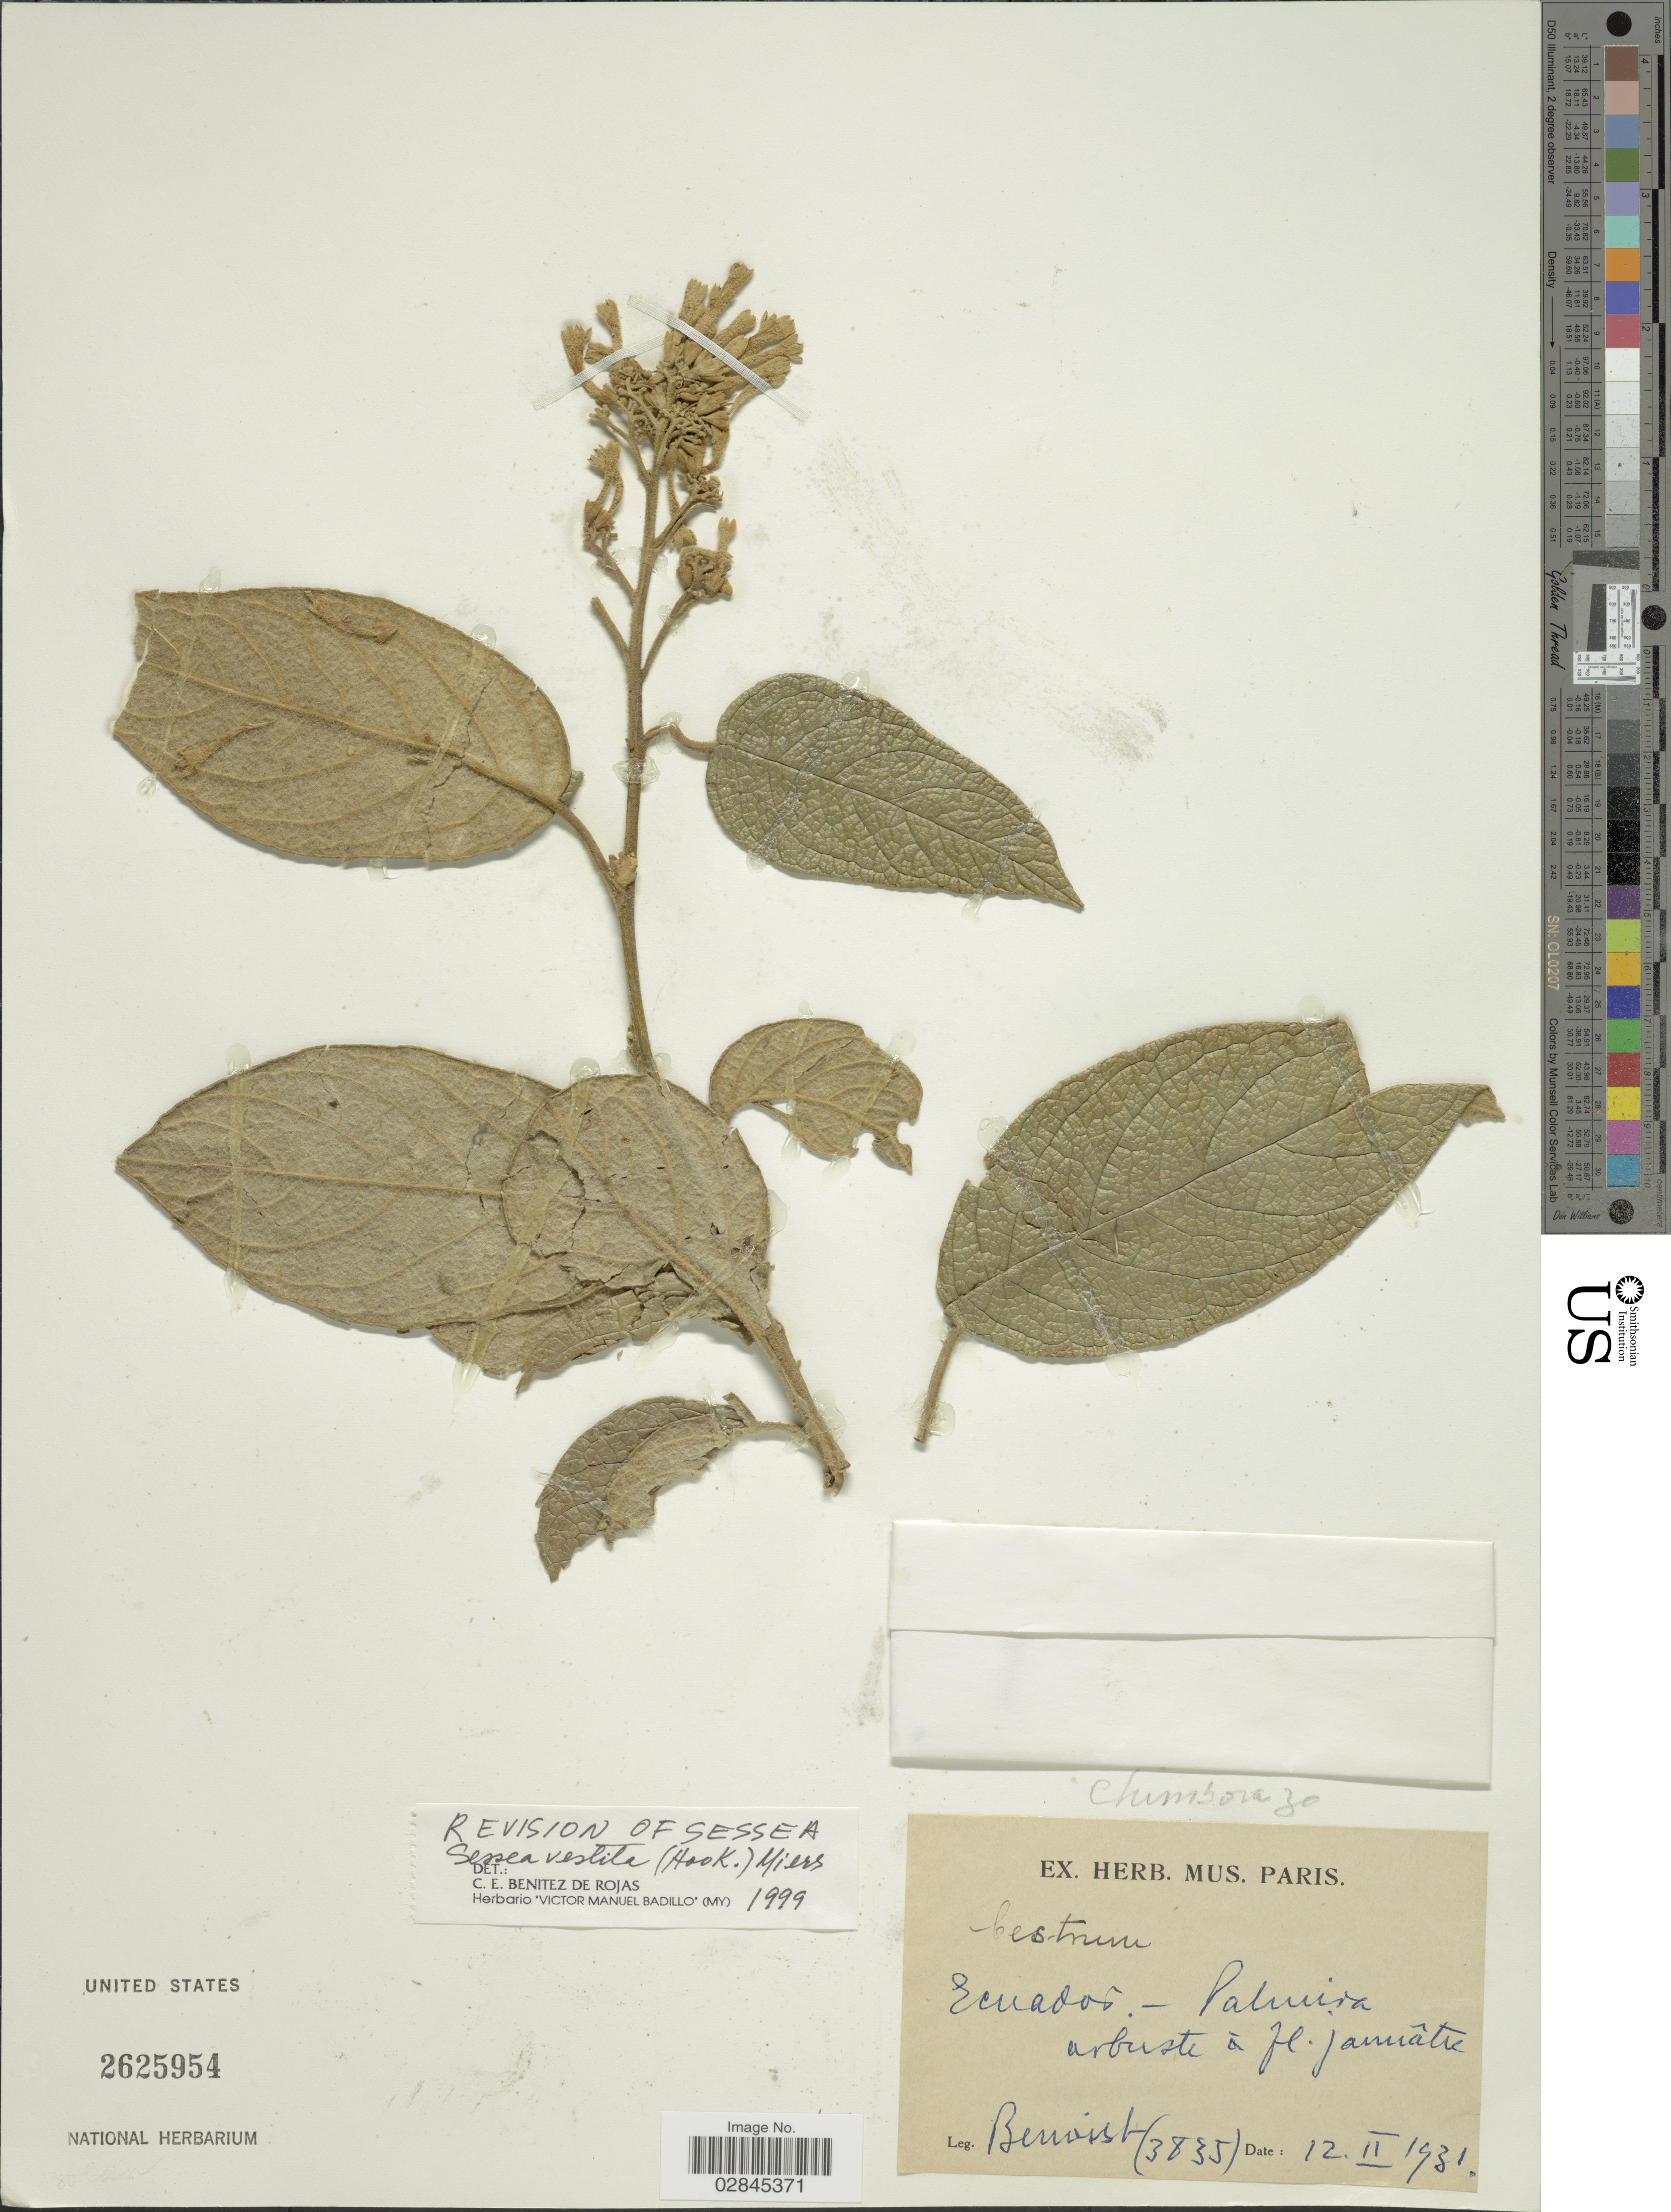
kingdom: Plantae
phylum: Tracheophyta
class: Magnoliopsida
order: Solanales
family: Solanaceae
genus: Cestrum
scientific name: Cestrum vestitum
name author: Hook.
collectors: -- Benoist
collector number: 3835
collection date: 1931-02-12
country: Ecuador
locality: Palmira.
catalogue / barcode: US 2625954